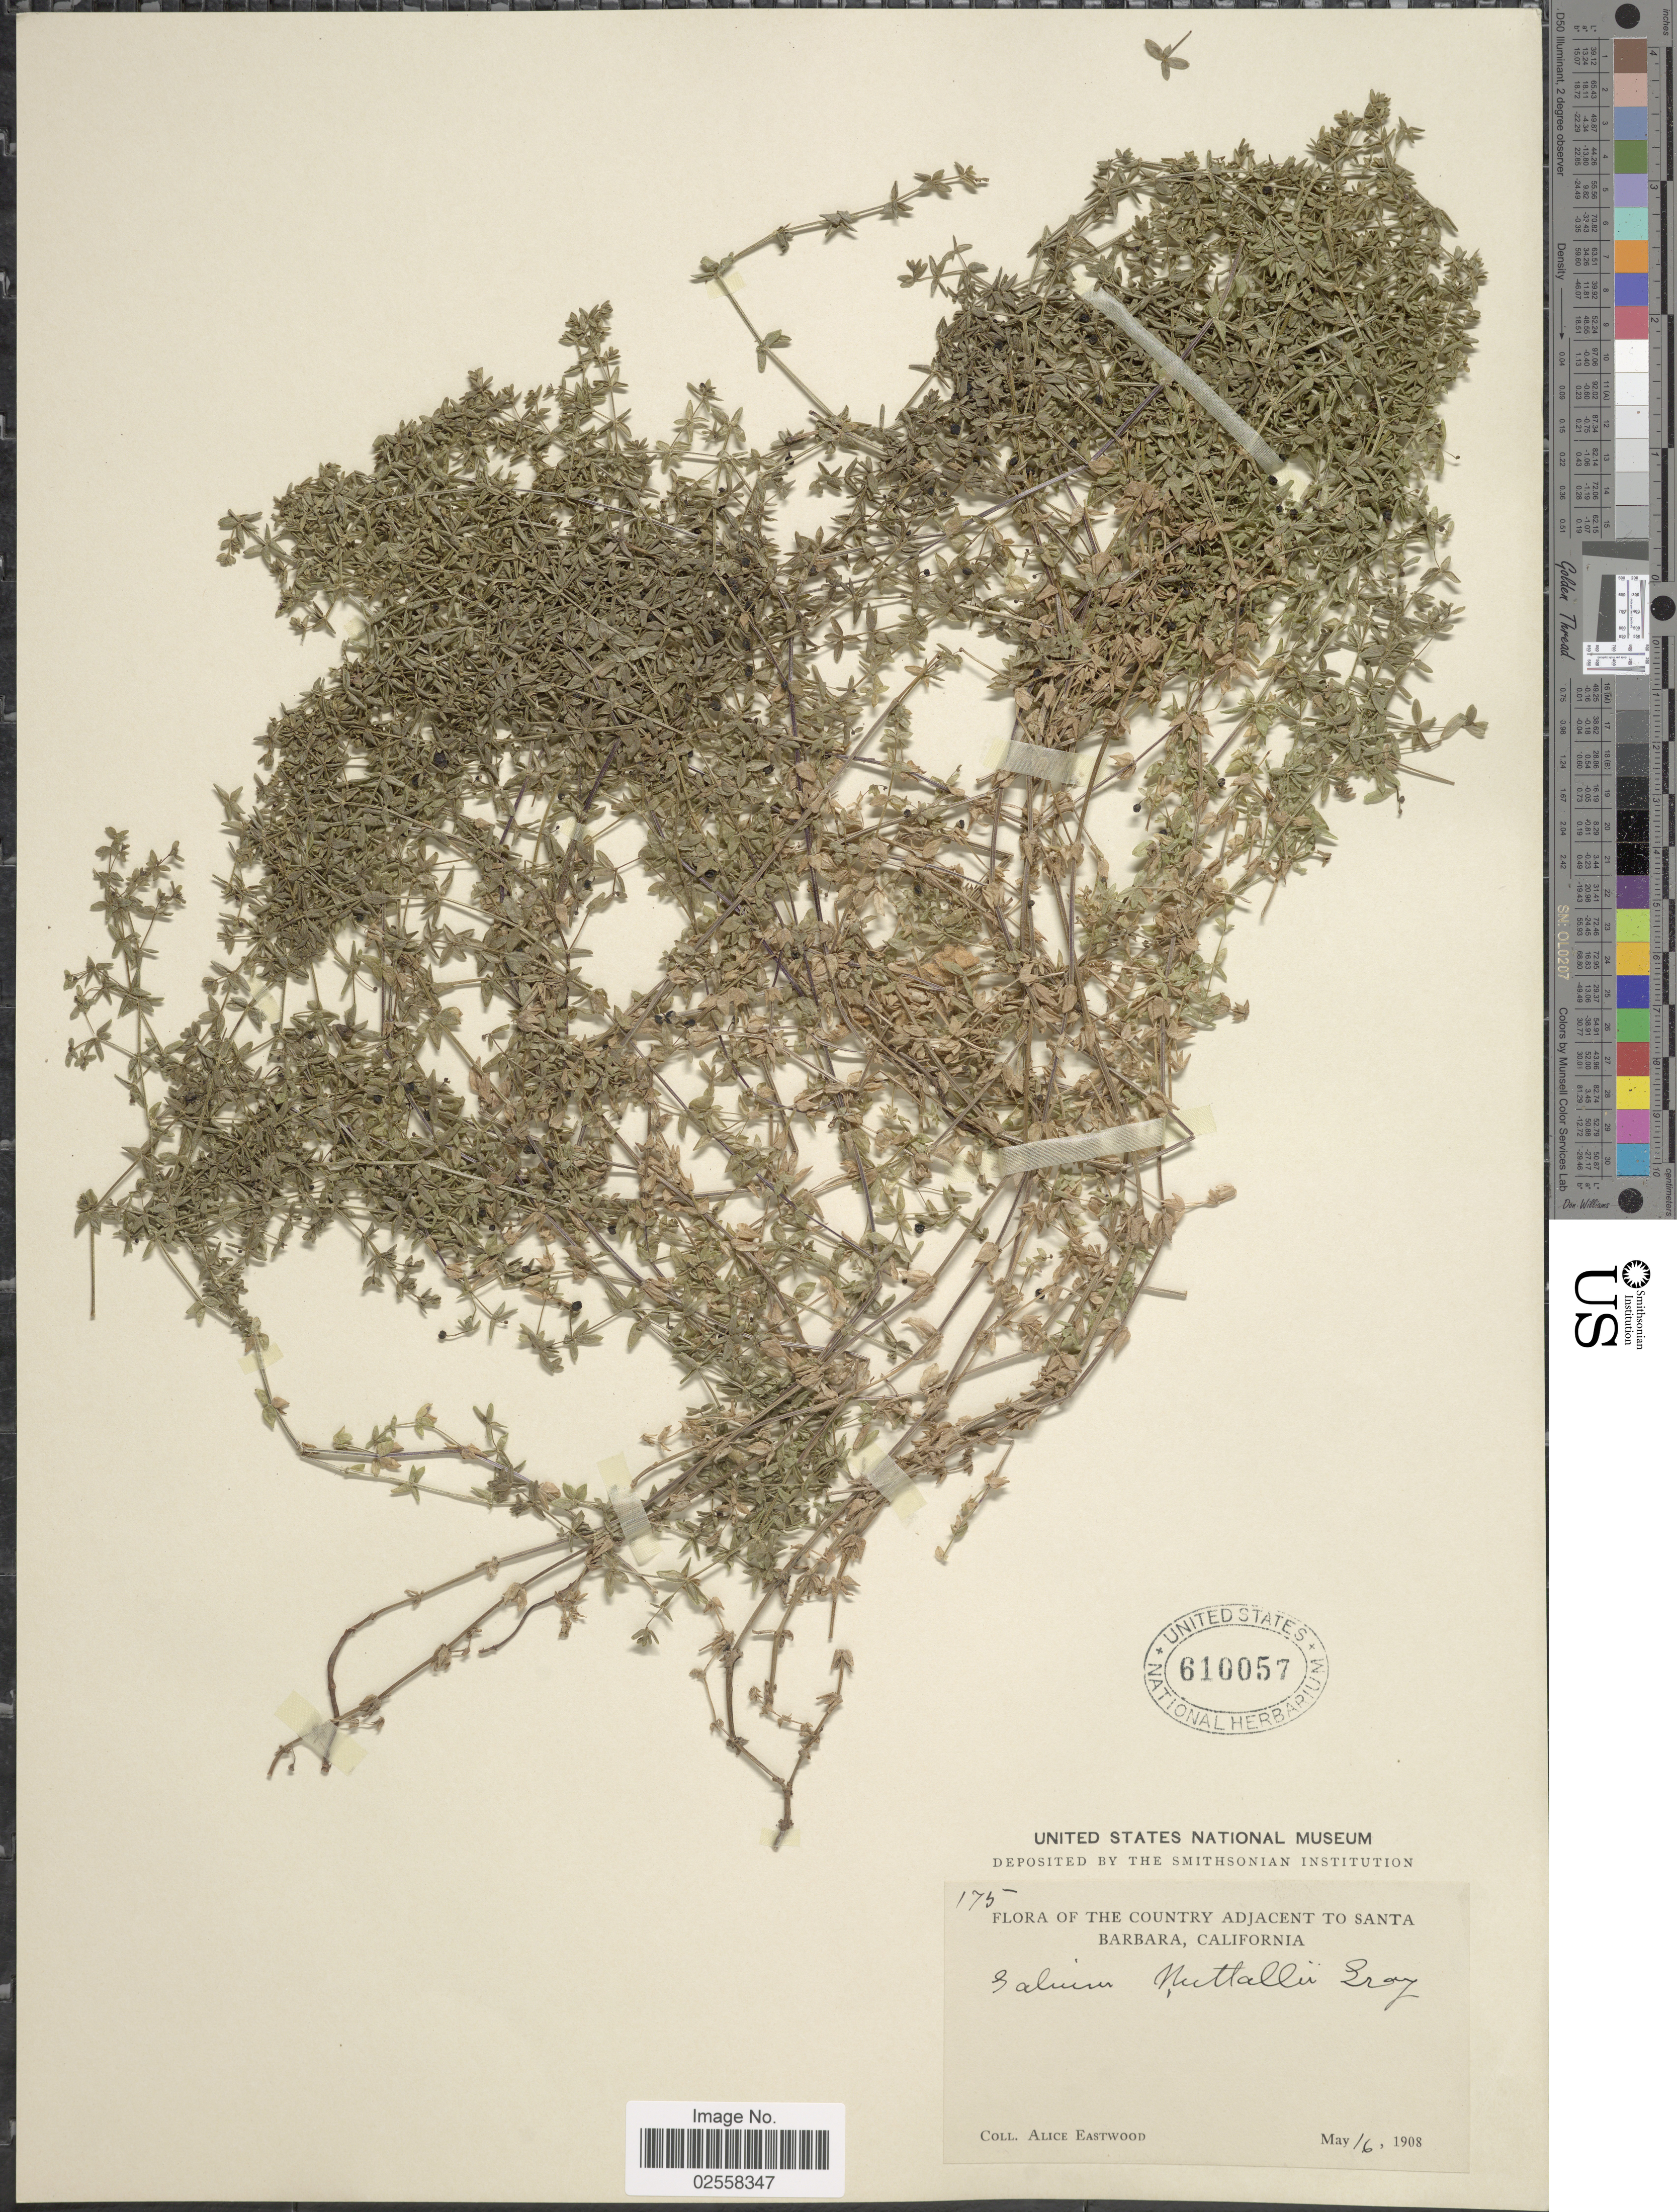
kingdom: Plantae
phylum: Tracheophyta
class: Magnoliopsida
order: Gentianales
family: Rubiaceae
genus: Galium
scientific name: Galium nuttallii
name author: A. Gray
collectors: A. Eastwood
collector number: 175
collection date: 1908-05-16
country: United States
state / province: California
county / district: Santa Barbara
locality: The Country Adjacent to Santa Barbara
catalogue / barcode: US 610057